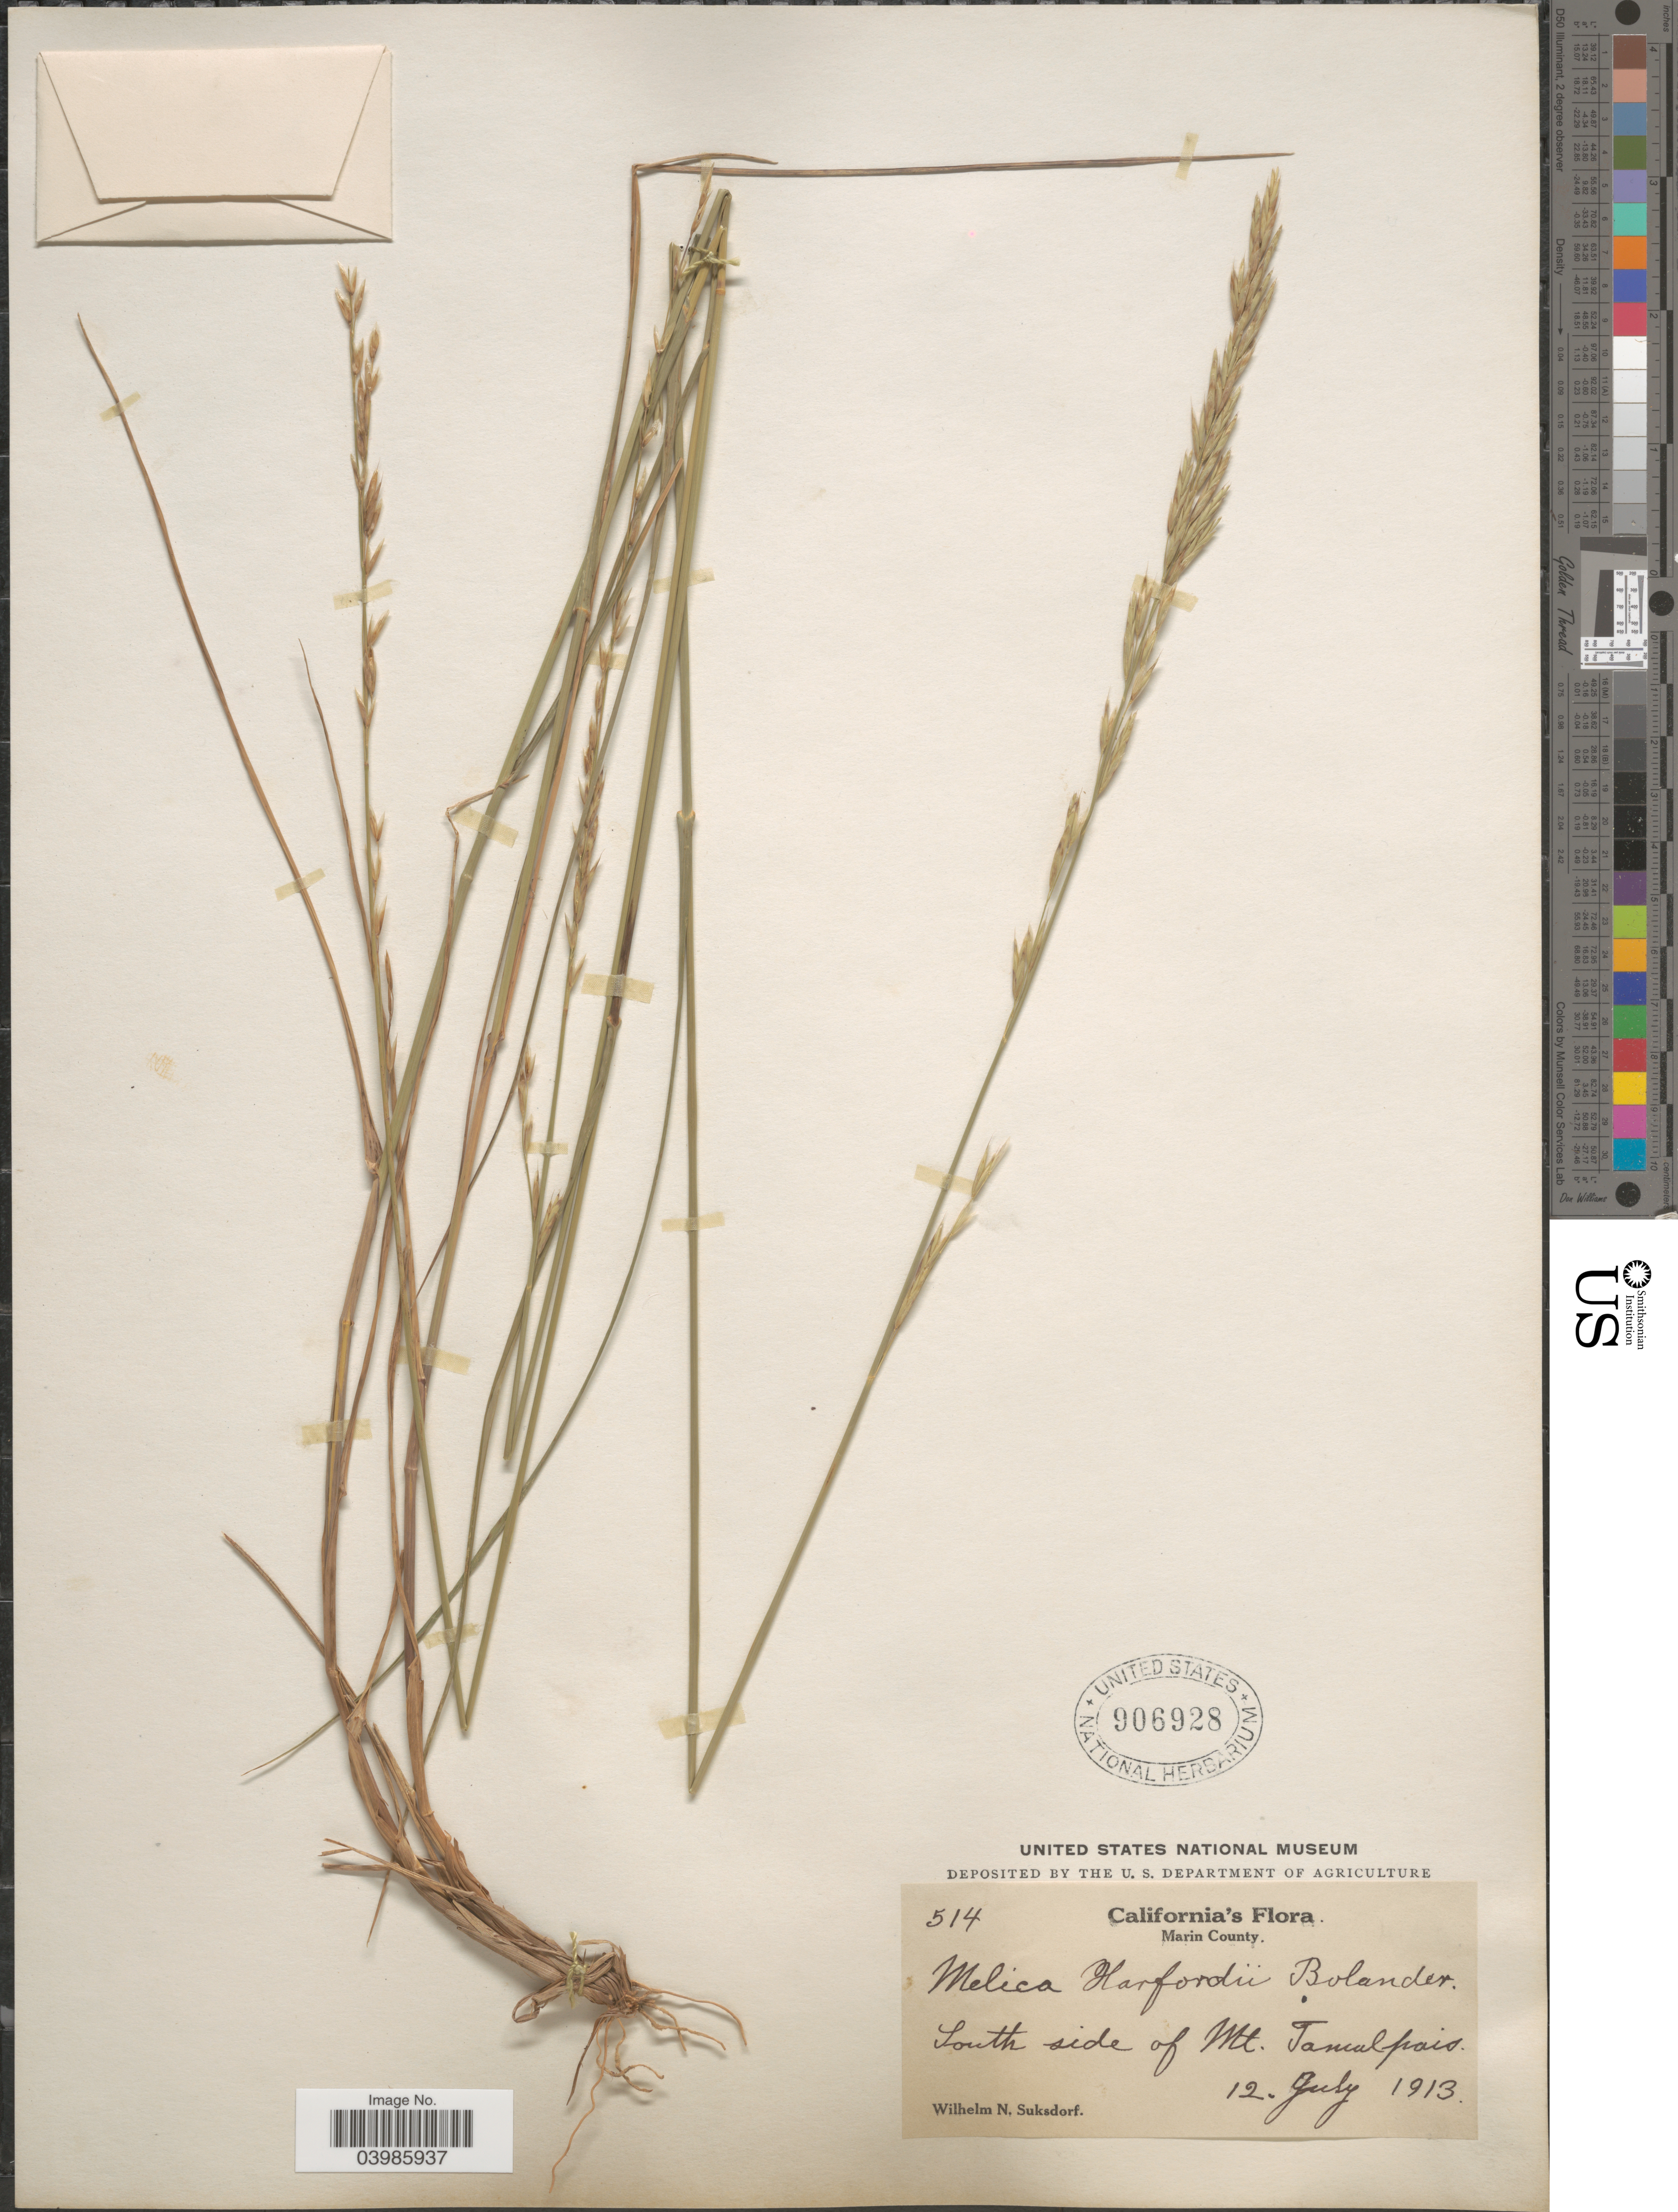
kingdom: Plantae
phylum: Tracheophyta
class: Liliopsida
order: Poales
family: Poaceae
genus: Melica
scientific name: Melica harfordii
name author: Bol.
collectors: W. N. Suksdorf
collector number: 514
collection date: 1913-07-12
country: United States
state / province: California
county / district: Marin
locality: Marin County. South side of Mt. Tamalpais.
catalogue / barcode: US 906928